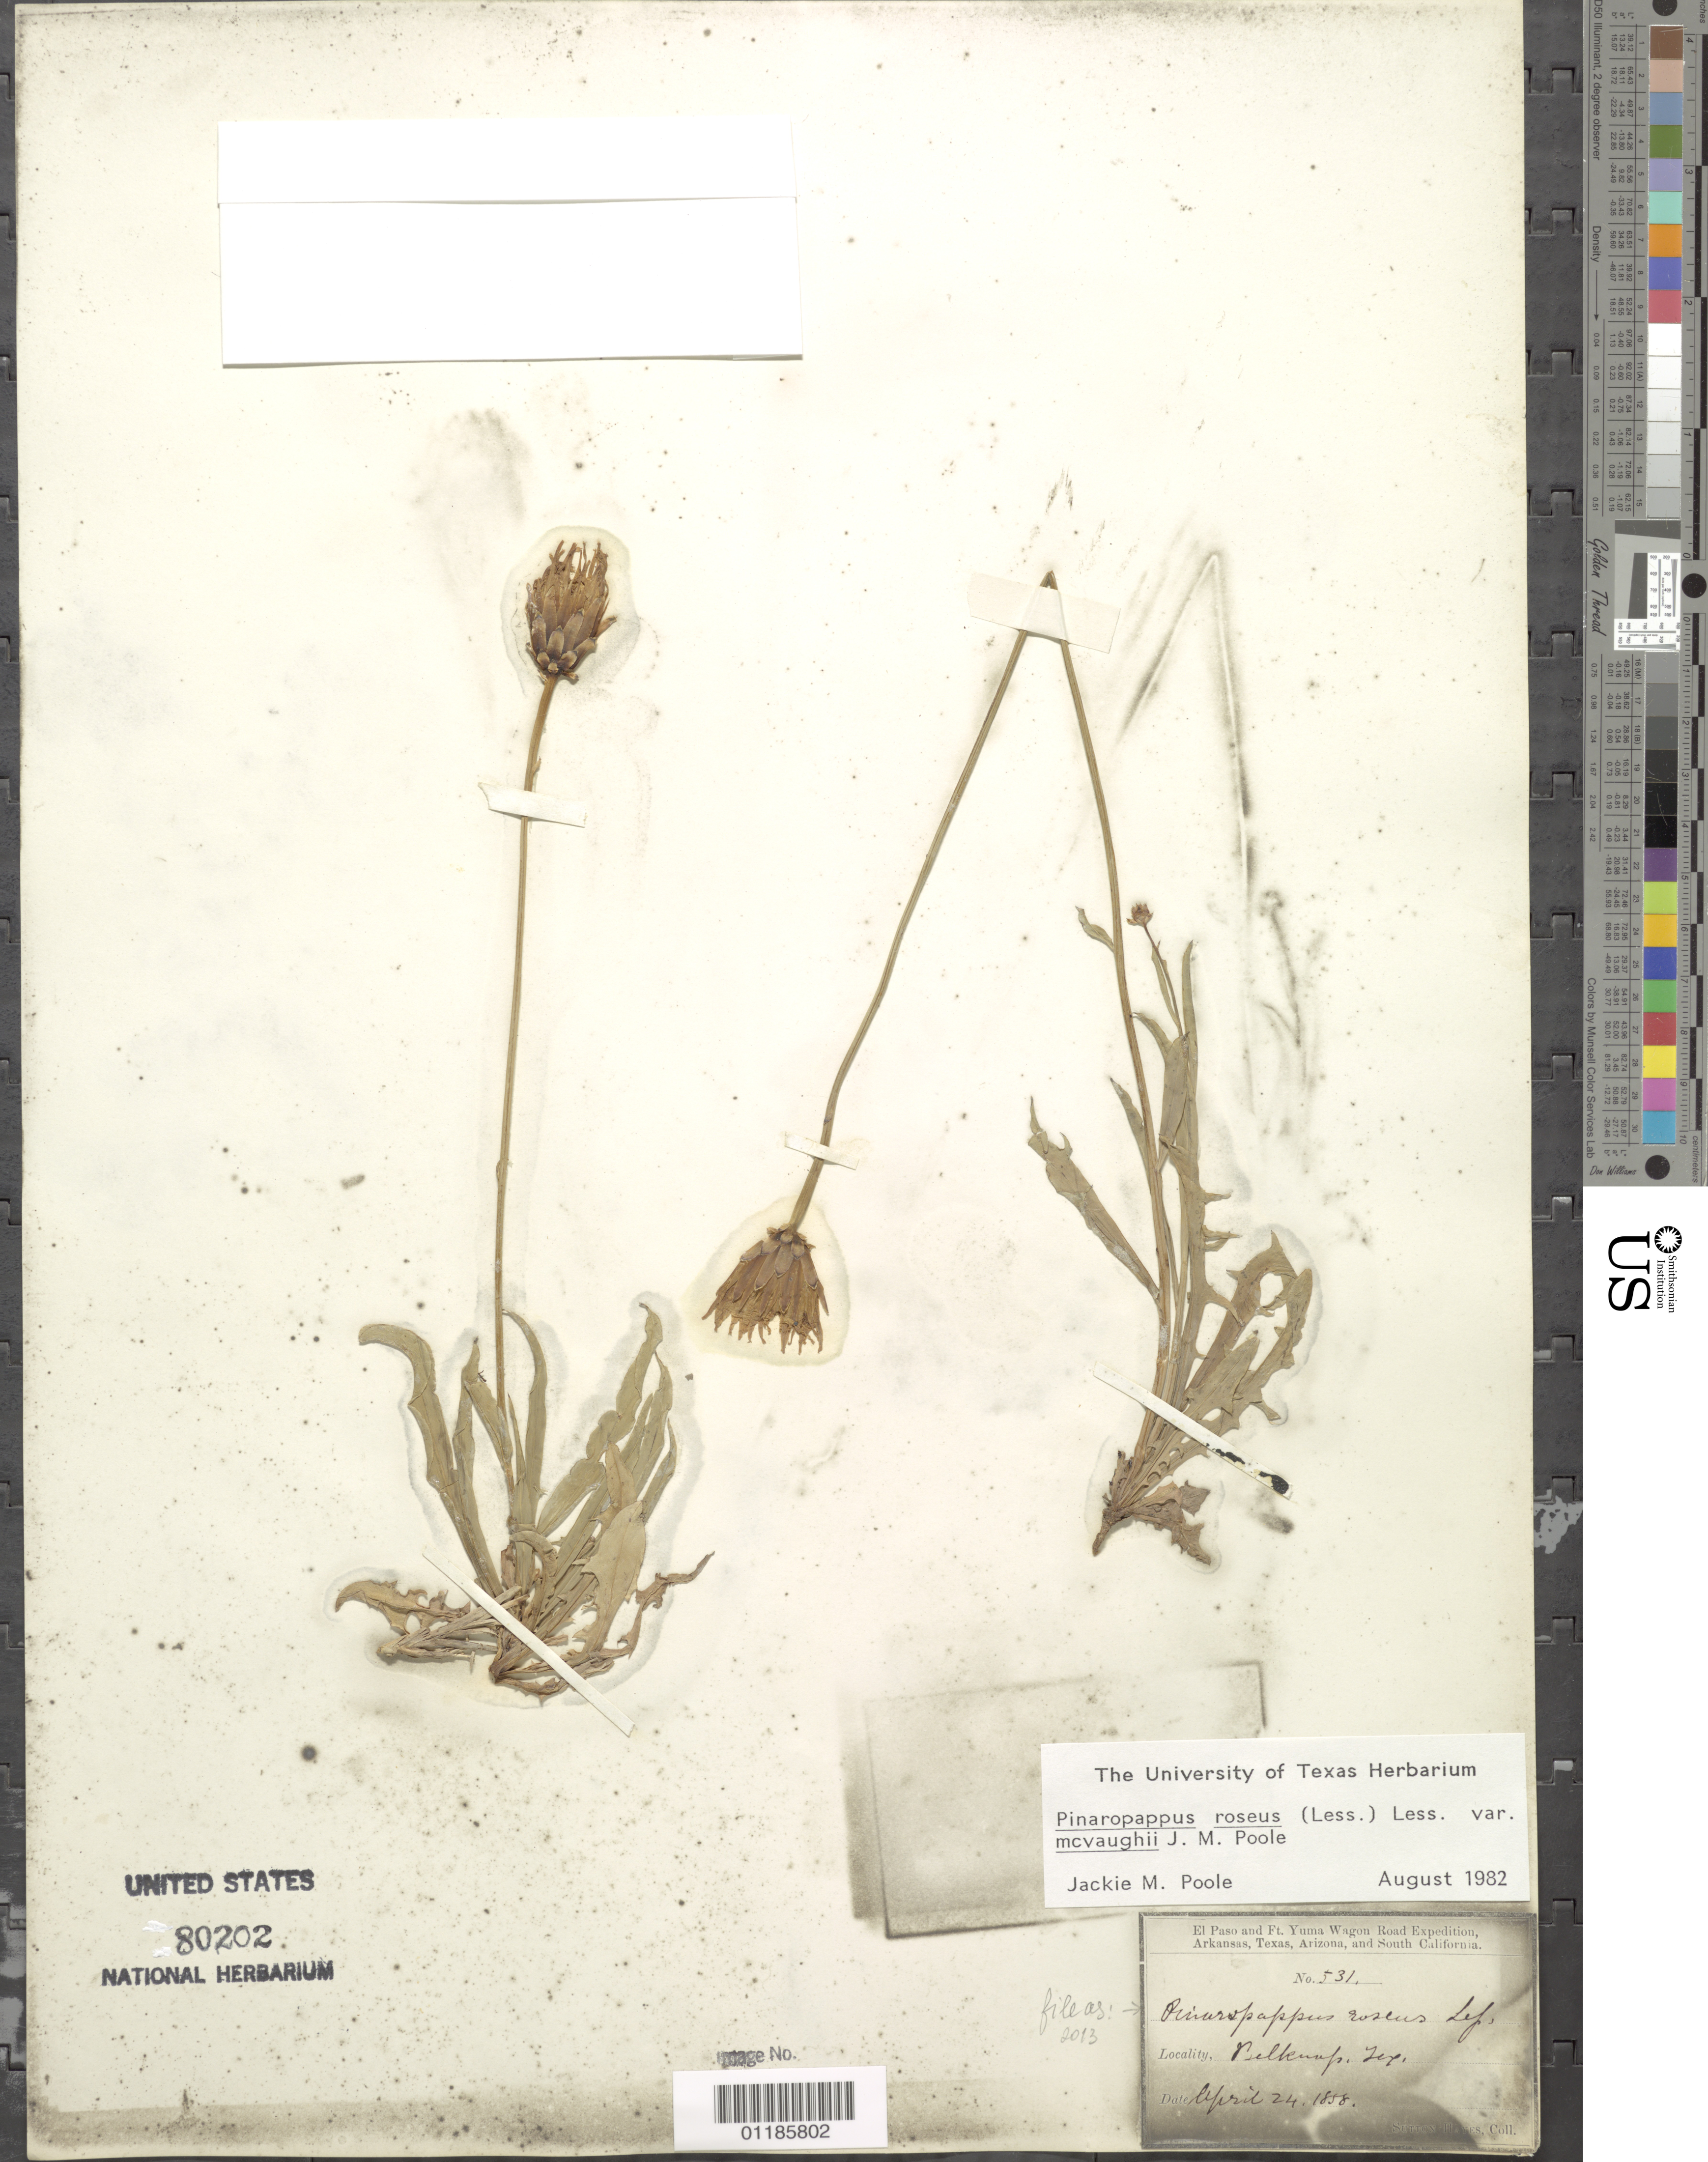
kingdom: Plantae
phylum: Tracheophyta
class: Magnoliopsida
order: Asterales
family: Asteraceae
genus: Pinaropappus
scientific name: Pinaropappus roseus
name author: Less.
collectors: S. Hayes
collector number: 531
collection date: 1858-04-24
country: United States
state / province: Texas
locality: Belknap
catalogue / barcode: US 80202